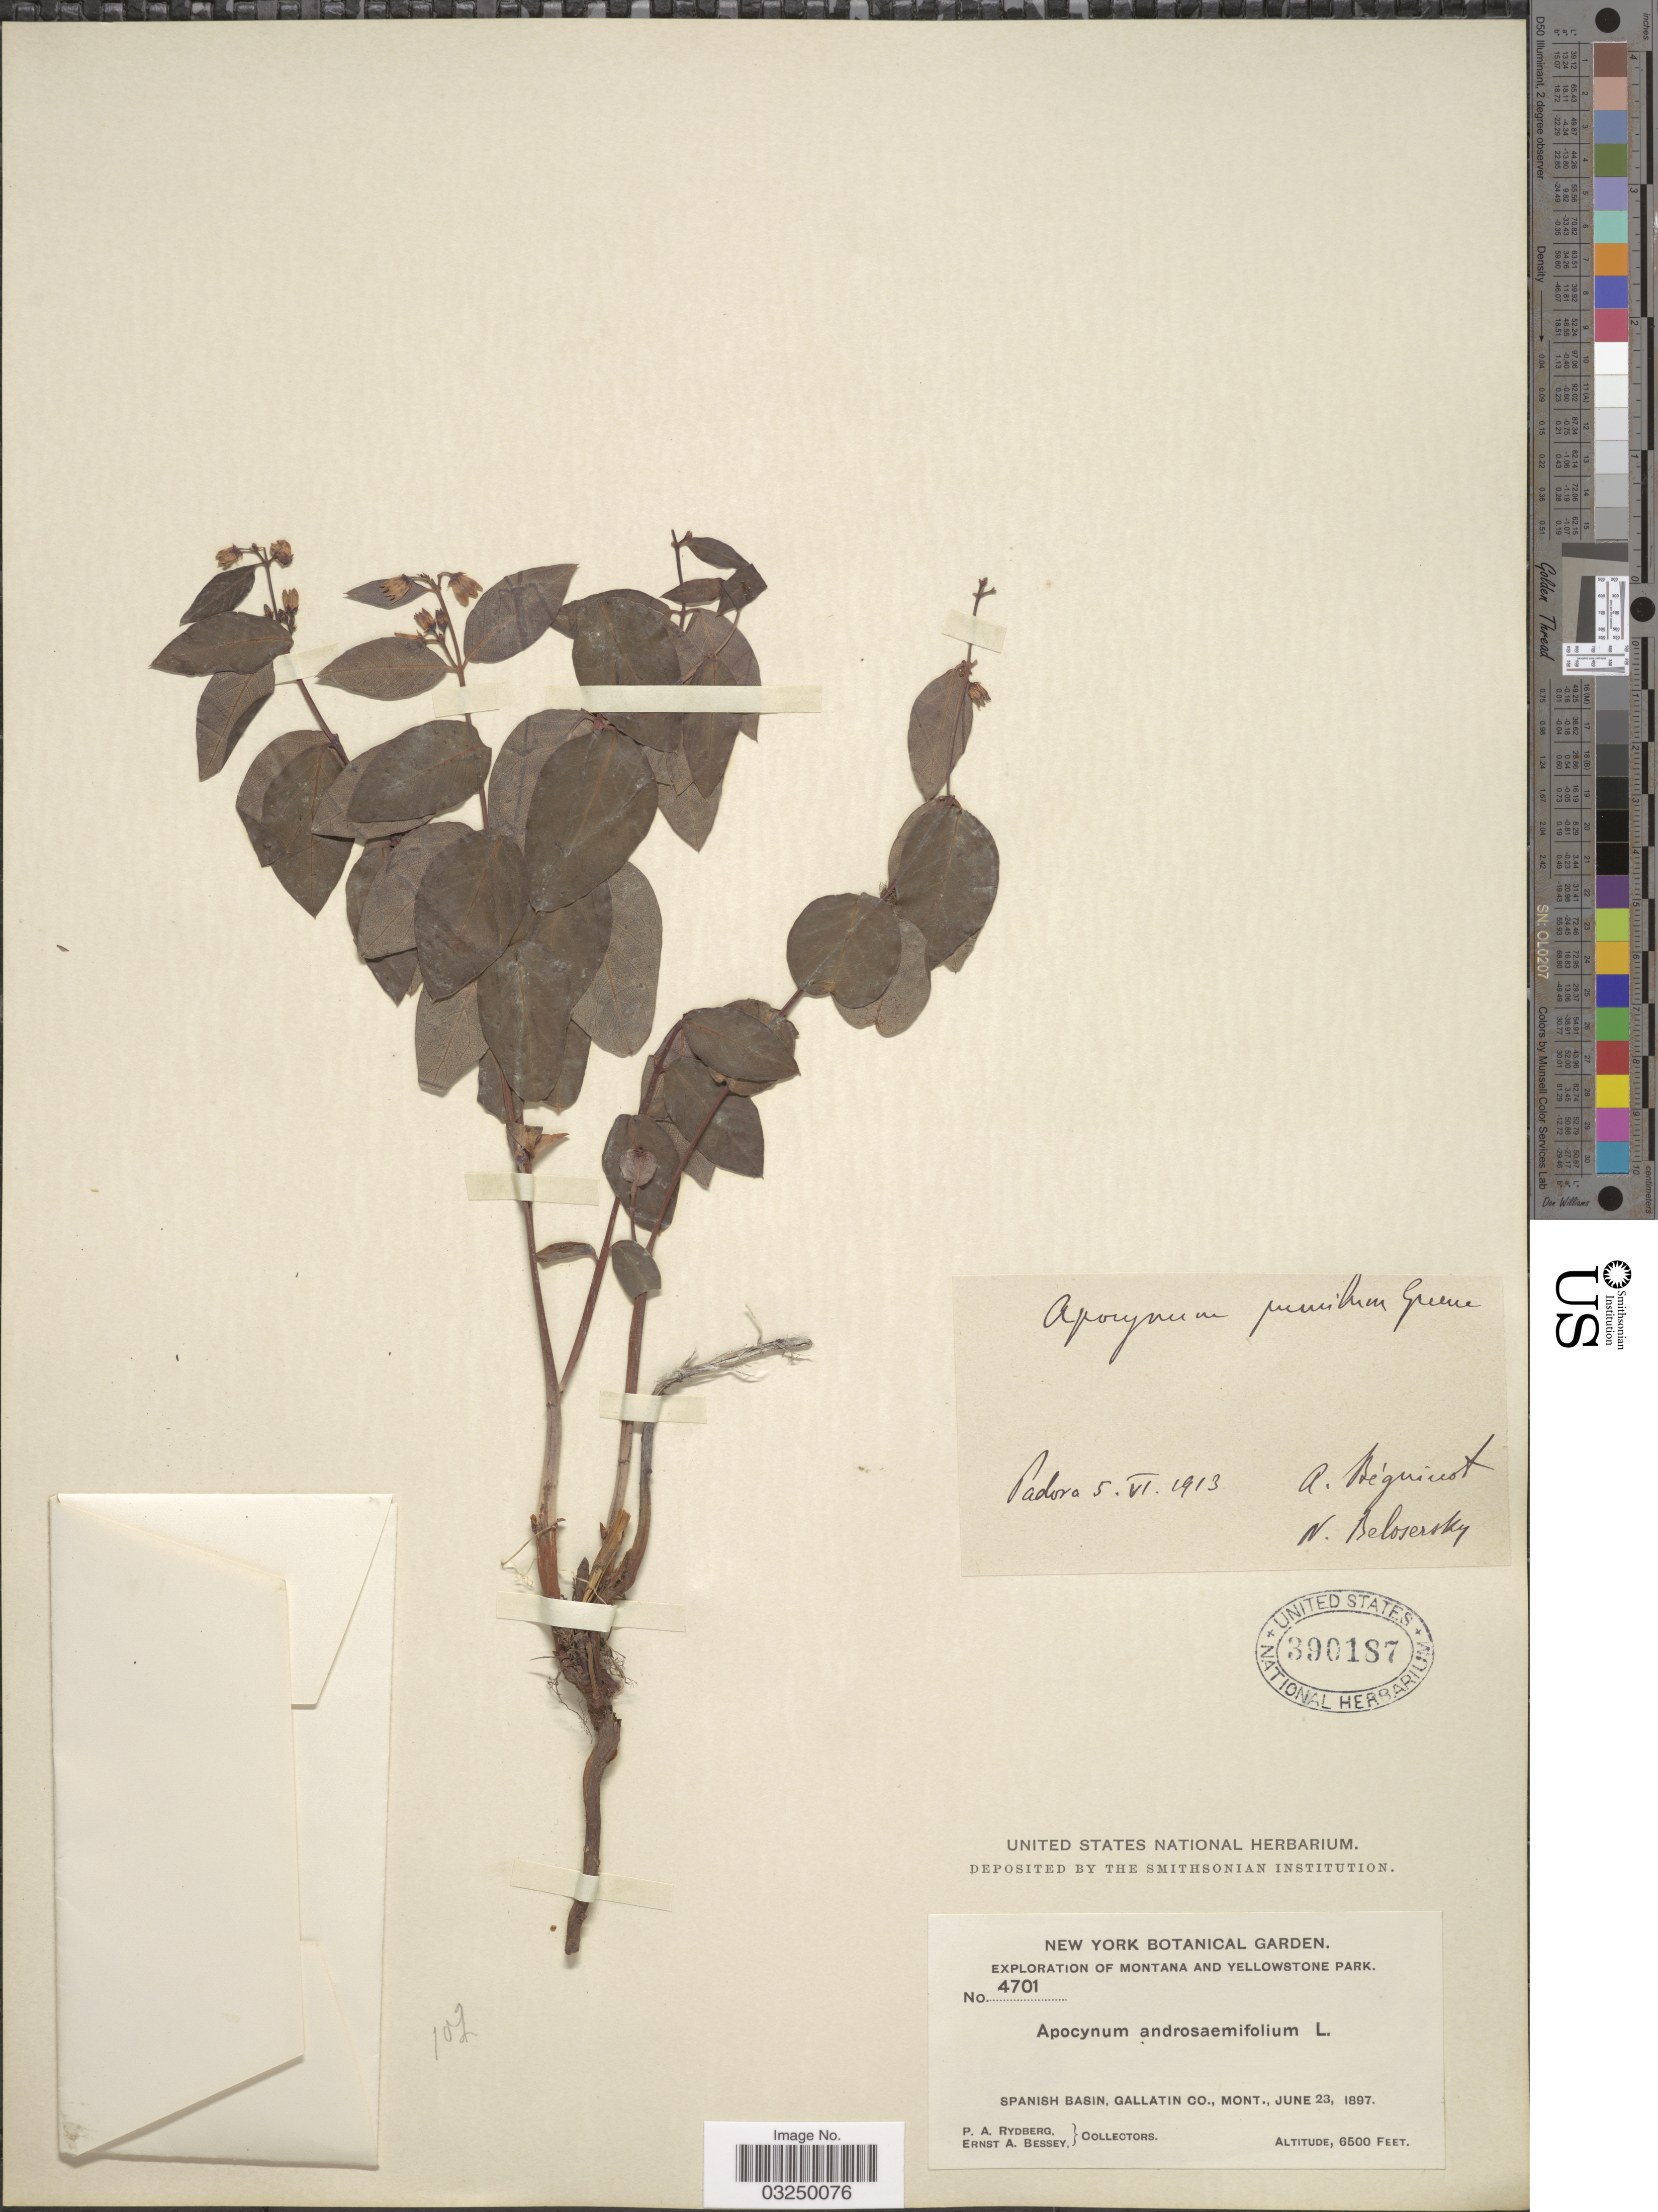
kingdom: Plantae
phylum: Tracheophyta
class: Magnoliopsida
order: Gentianales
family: Apocynaceae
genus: Apocynum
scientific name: Apocynum pumilum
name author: (A. Gray) Greene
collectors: P. A. Rydberg & E. A. Bessey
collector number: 4701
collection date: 1897-06-23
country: United States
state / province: Montana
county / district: Gallatin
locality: Yellowstone Park. Spanish Basin, Gallatin Co.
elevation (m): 1981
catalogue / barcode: US 390187